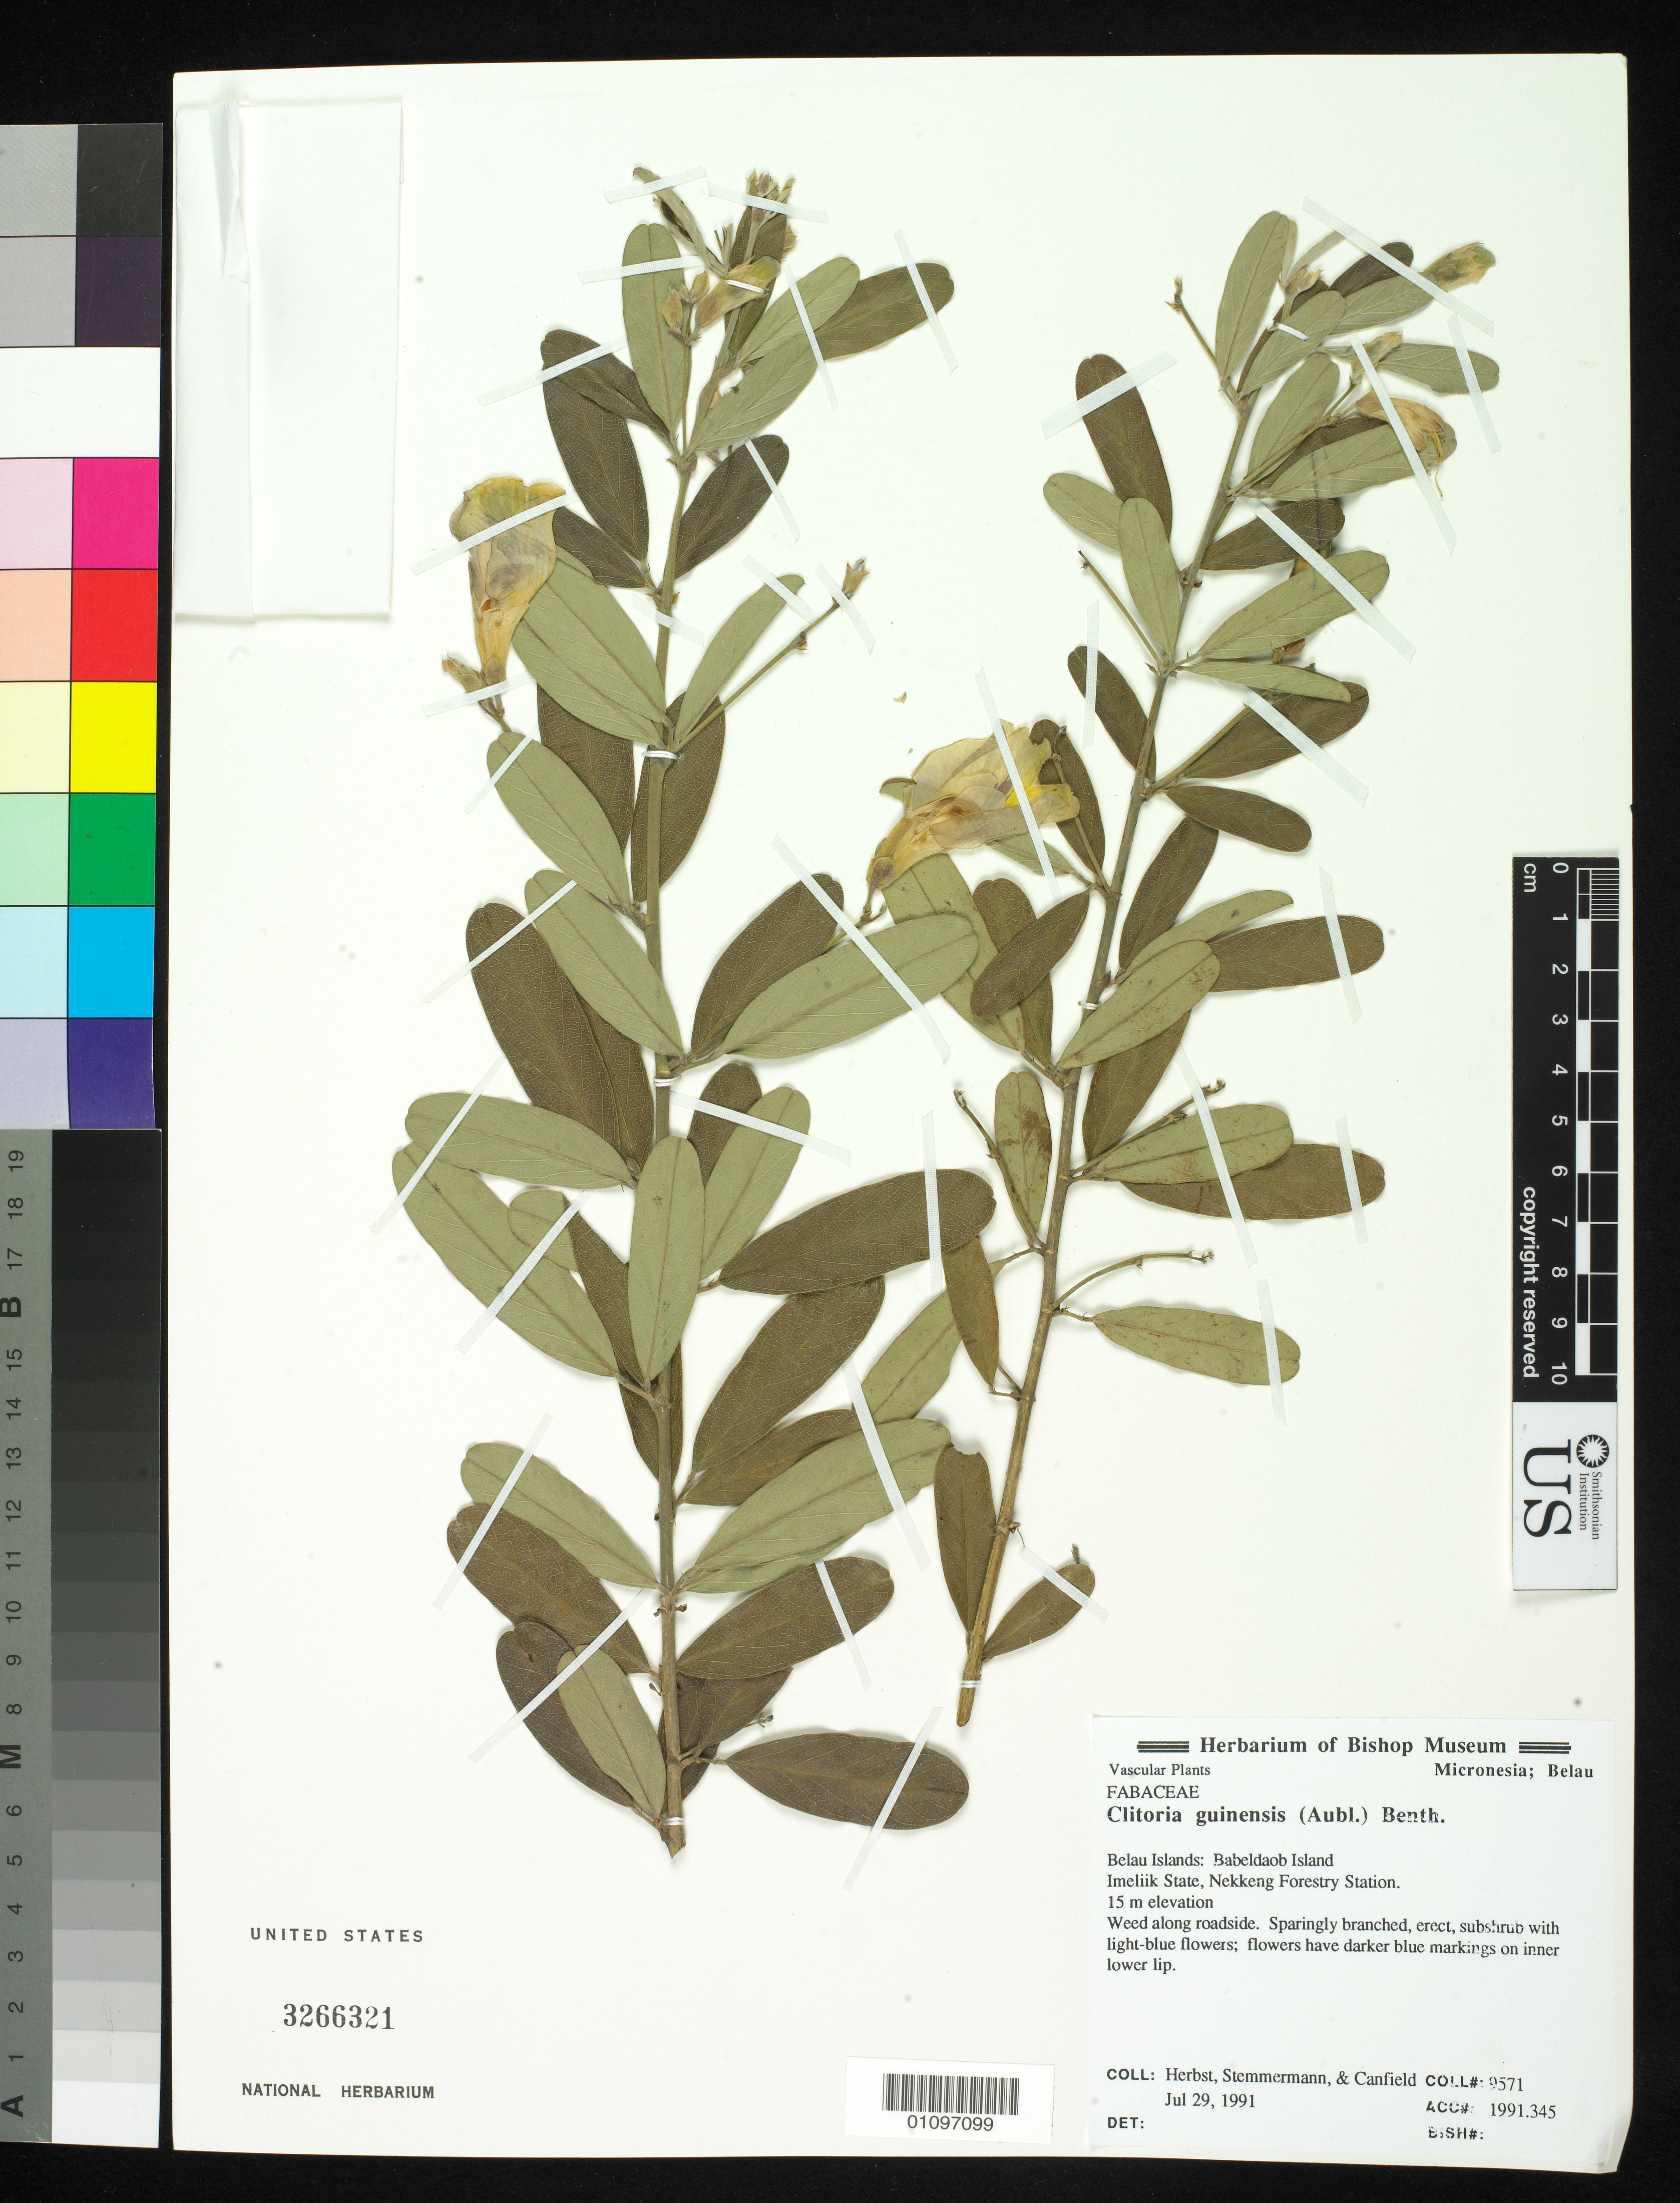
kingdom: Plantae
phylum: Tracheophyta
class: Magnoliopsida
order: Fabales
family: Fabaceae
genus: Clitoria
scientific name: Clitoria cajanifolia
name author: Benth.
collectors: D. R. Herbst, -. Stemmermann & -. Canfield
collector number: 9571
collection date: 1991-07-29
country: Palau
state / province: Airai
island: Babeldaob [Babelthuap]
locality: Imeliik State, Nekkeng Forestry Station.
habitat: Along roadside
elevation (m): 15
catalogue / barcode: US 3266321